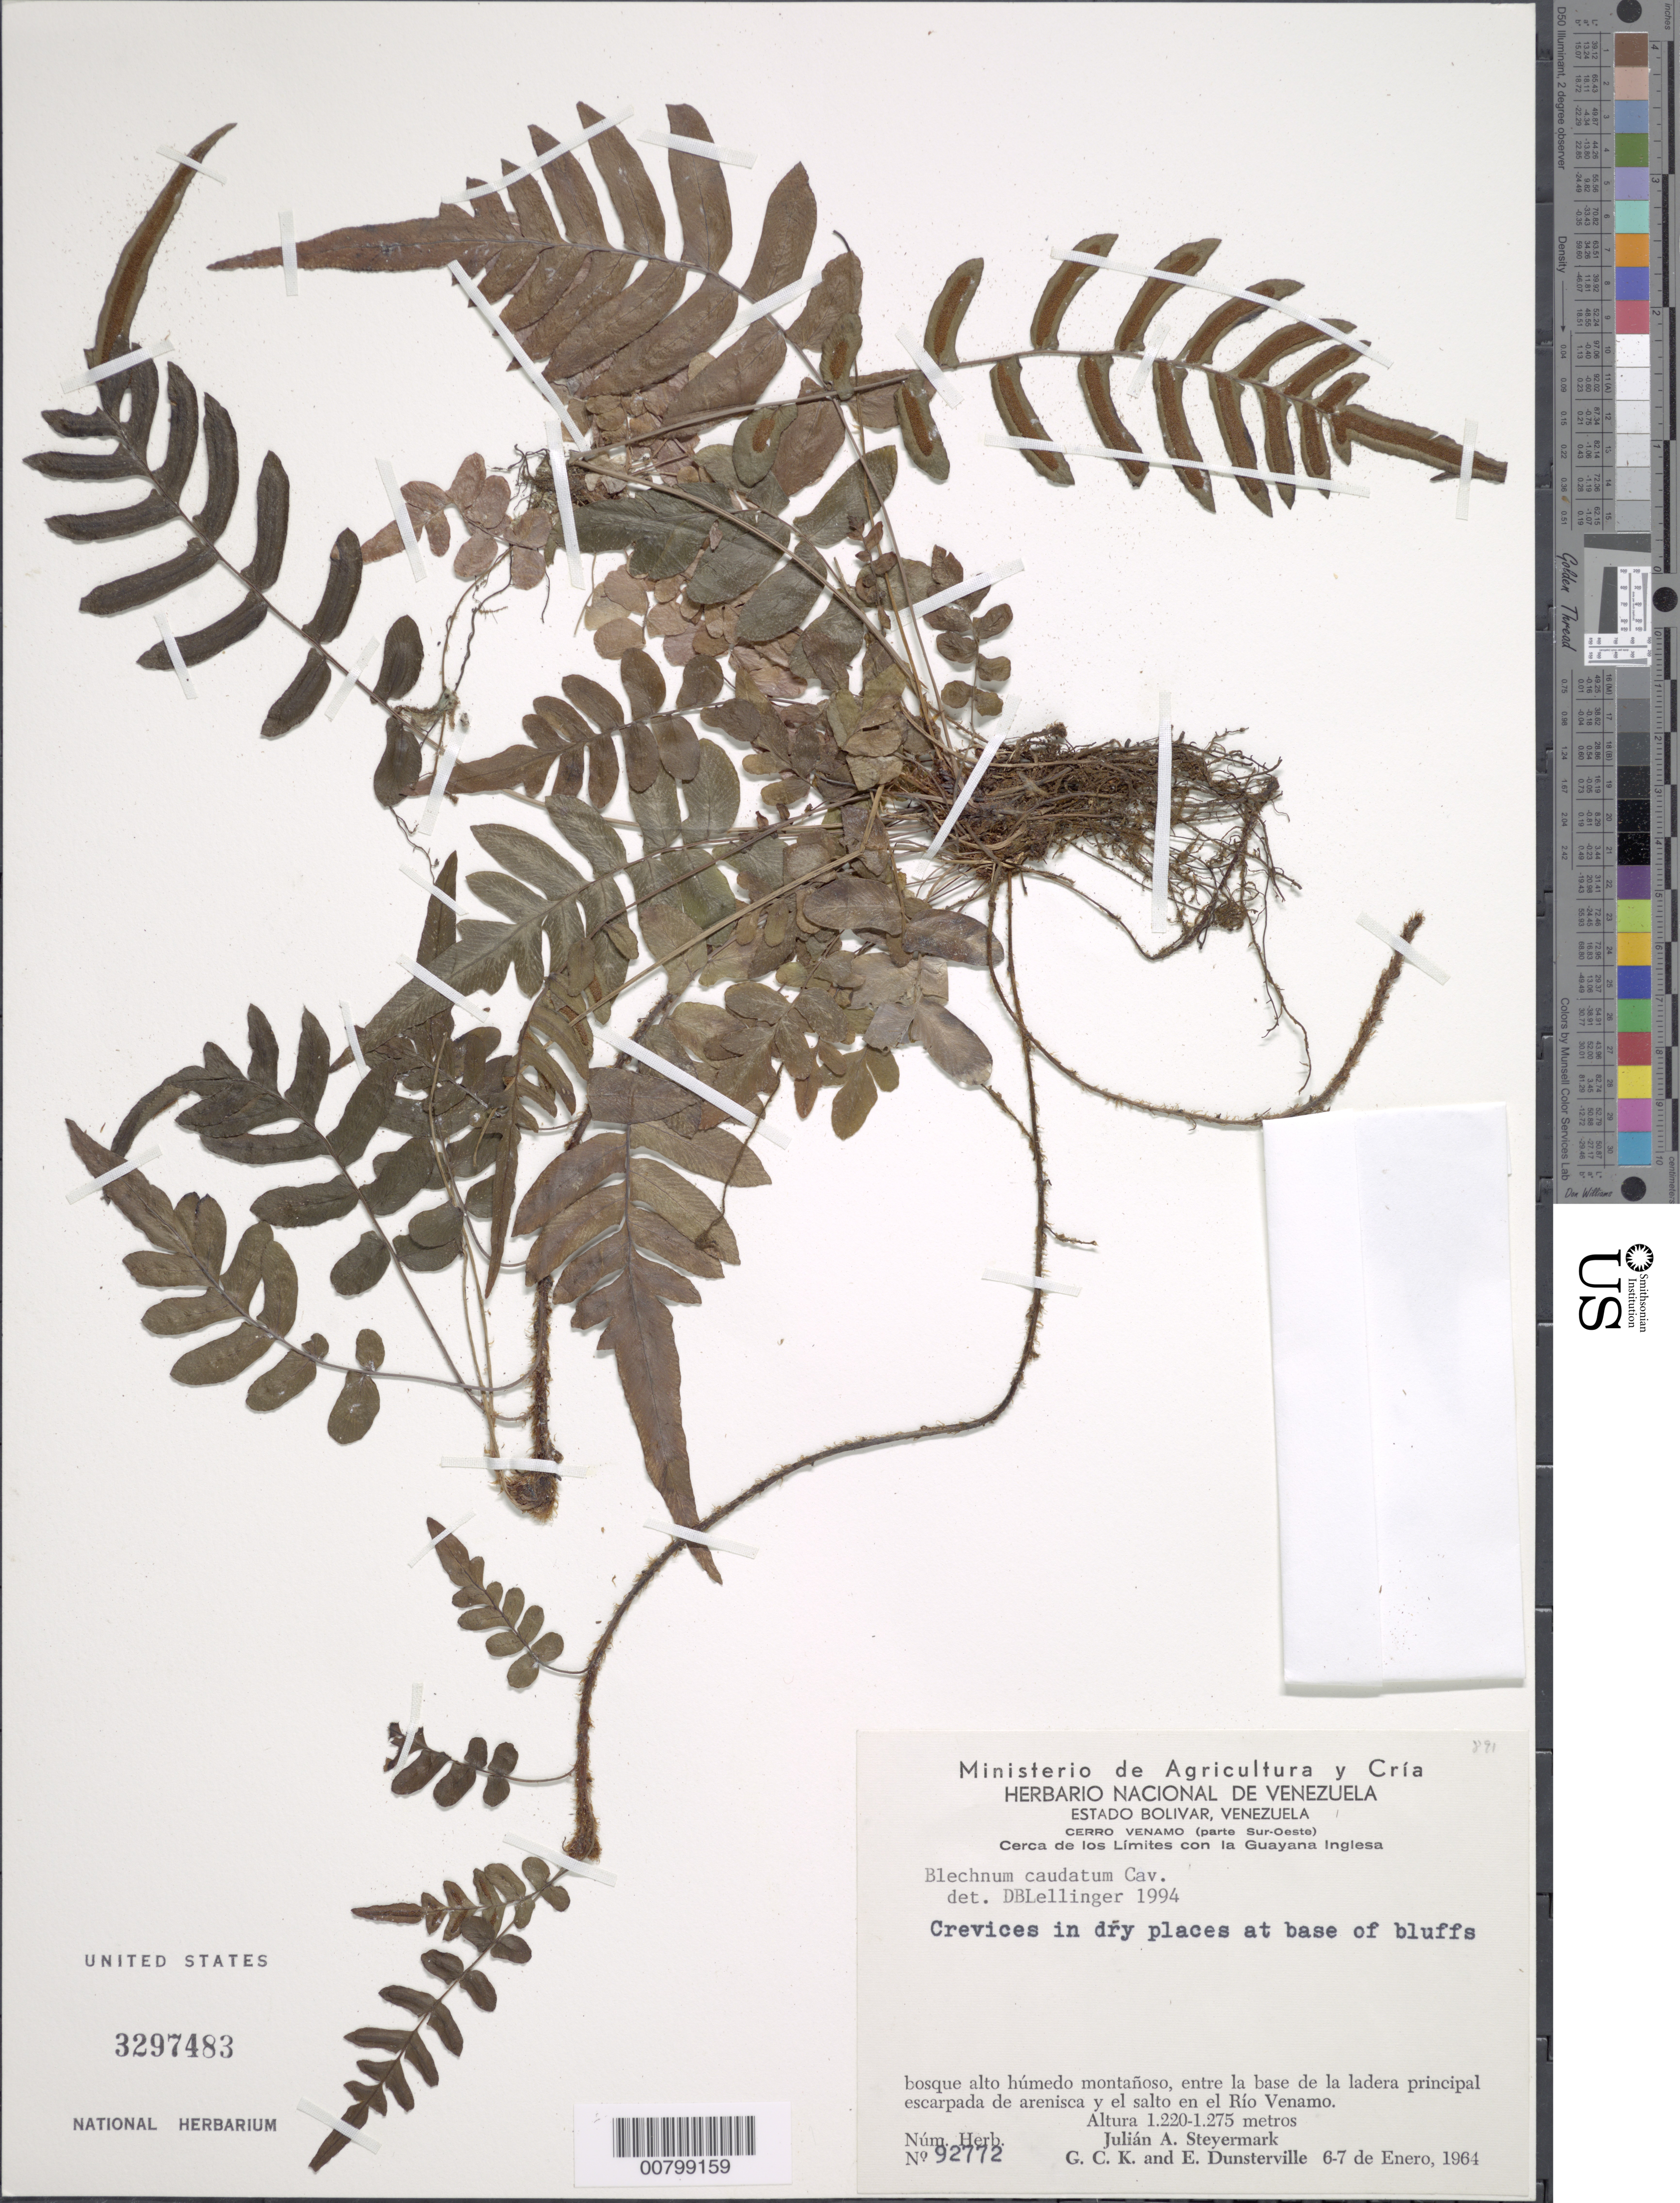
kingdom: Plantae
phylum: Tracheophyta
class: Polypodiopsida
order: Polypodiales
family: Blechnaceae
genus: Blechnum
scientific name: Blechnum caudatum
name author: Cav.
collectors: J. Steyermark, G. C. K. Dunsterville & E. Dunsterville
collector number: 92772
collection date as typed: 6-Jan-64 to 7-Jan-64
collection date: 1964-01-06/1964-01-07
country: Venezuela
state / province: Bolívar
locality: Cerro Venamo (parte Sur-Oeste), Río Venamo, cerca de los limites con la Guayana Inglesa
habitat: High, wet montane forest; crevices in dry places at base of bluffs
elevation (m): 1220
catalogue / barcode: US 3297483